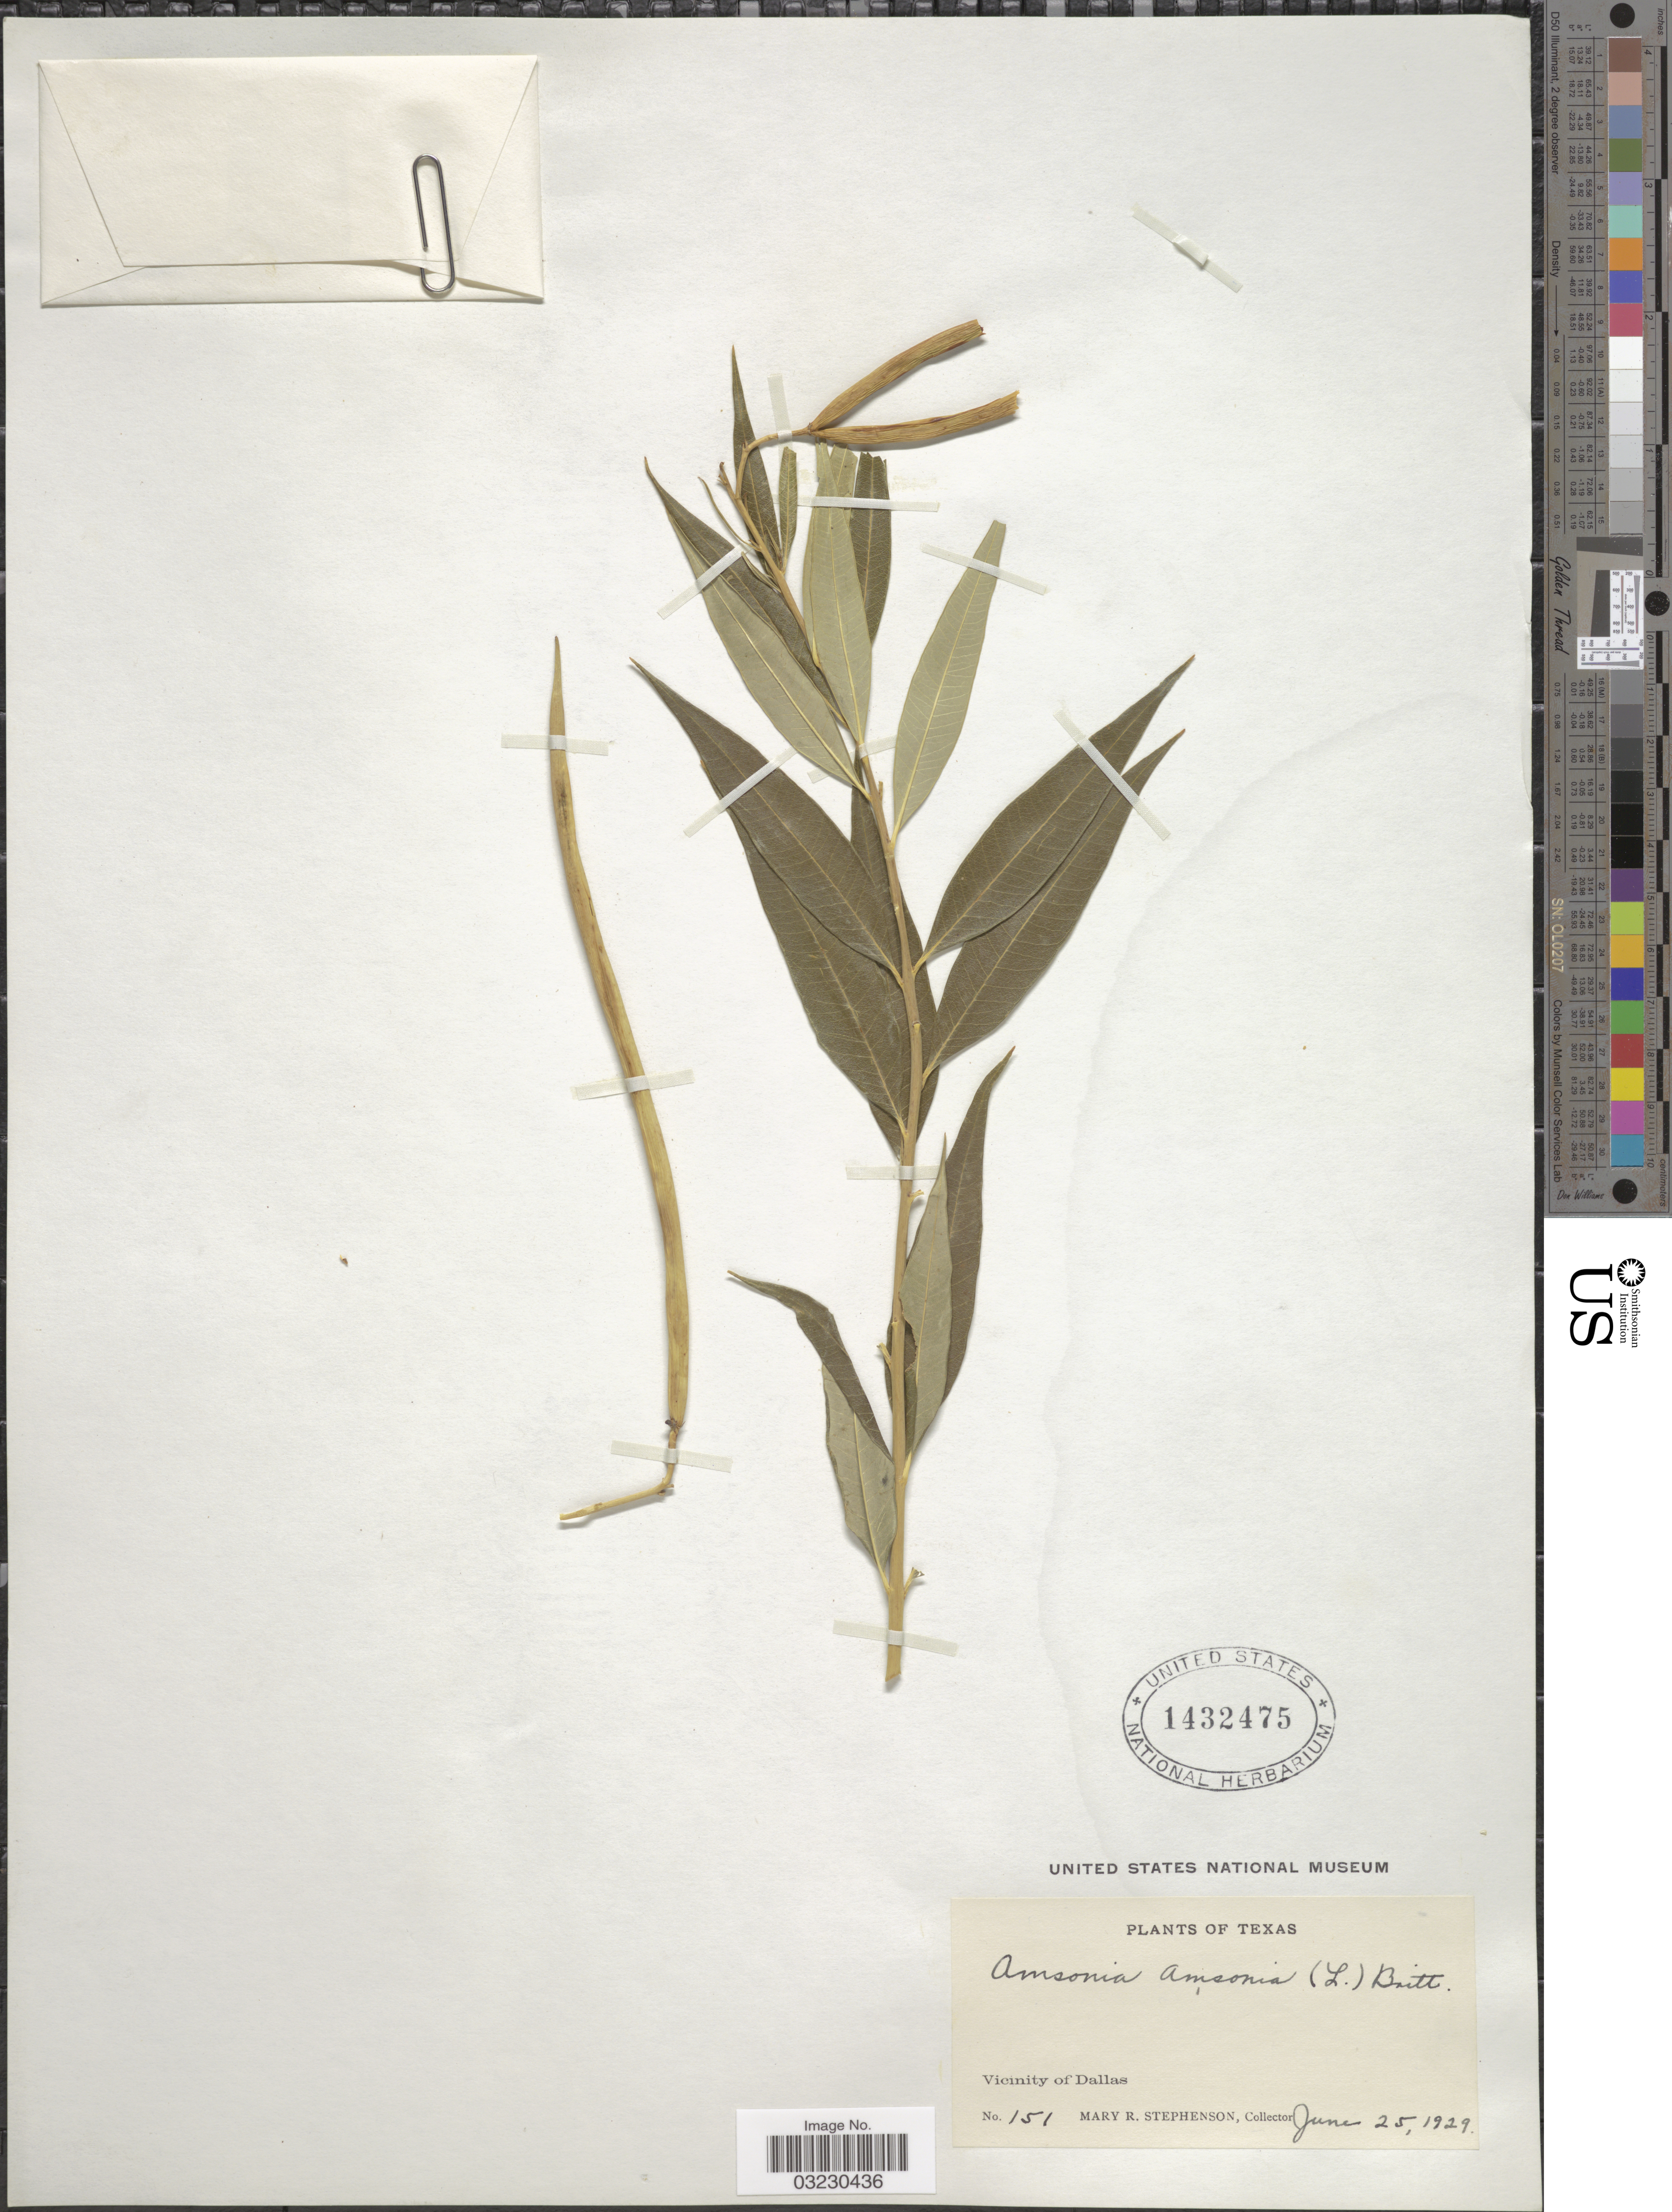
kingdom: Plantae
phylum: Tracheophyta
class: Magnoliopsida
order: Gentianales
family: Apocynaceae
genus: Amsonia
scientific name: Amsonia illustris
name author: Woodson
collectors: M. Stephenson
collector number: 151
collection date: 1929-06-25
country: United States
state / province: Texas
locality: Vicinity of Dallas.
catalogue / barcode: US 1432475